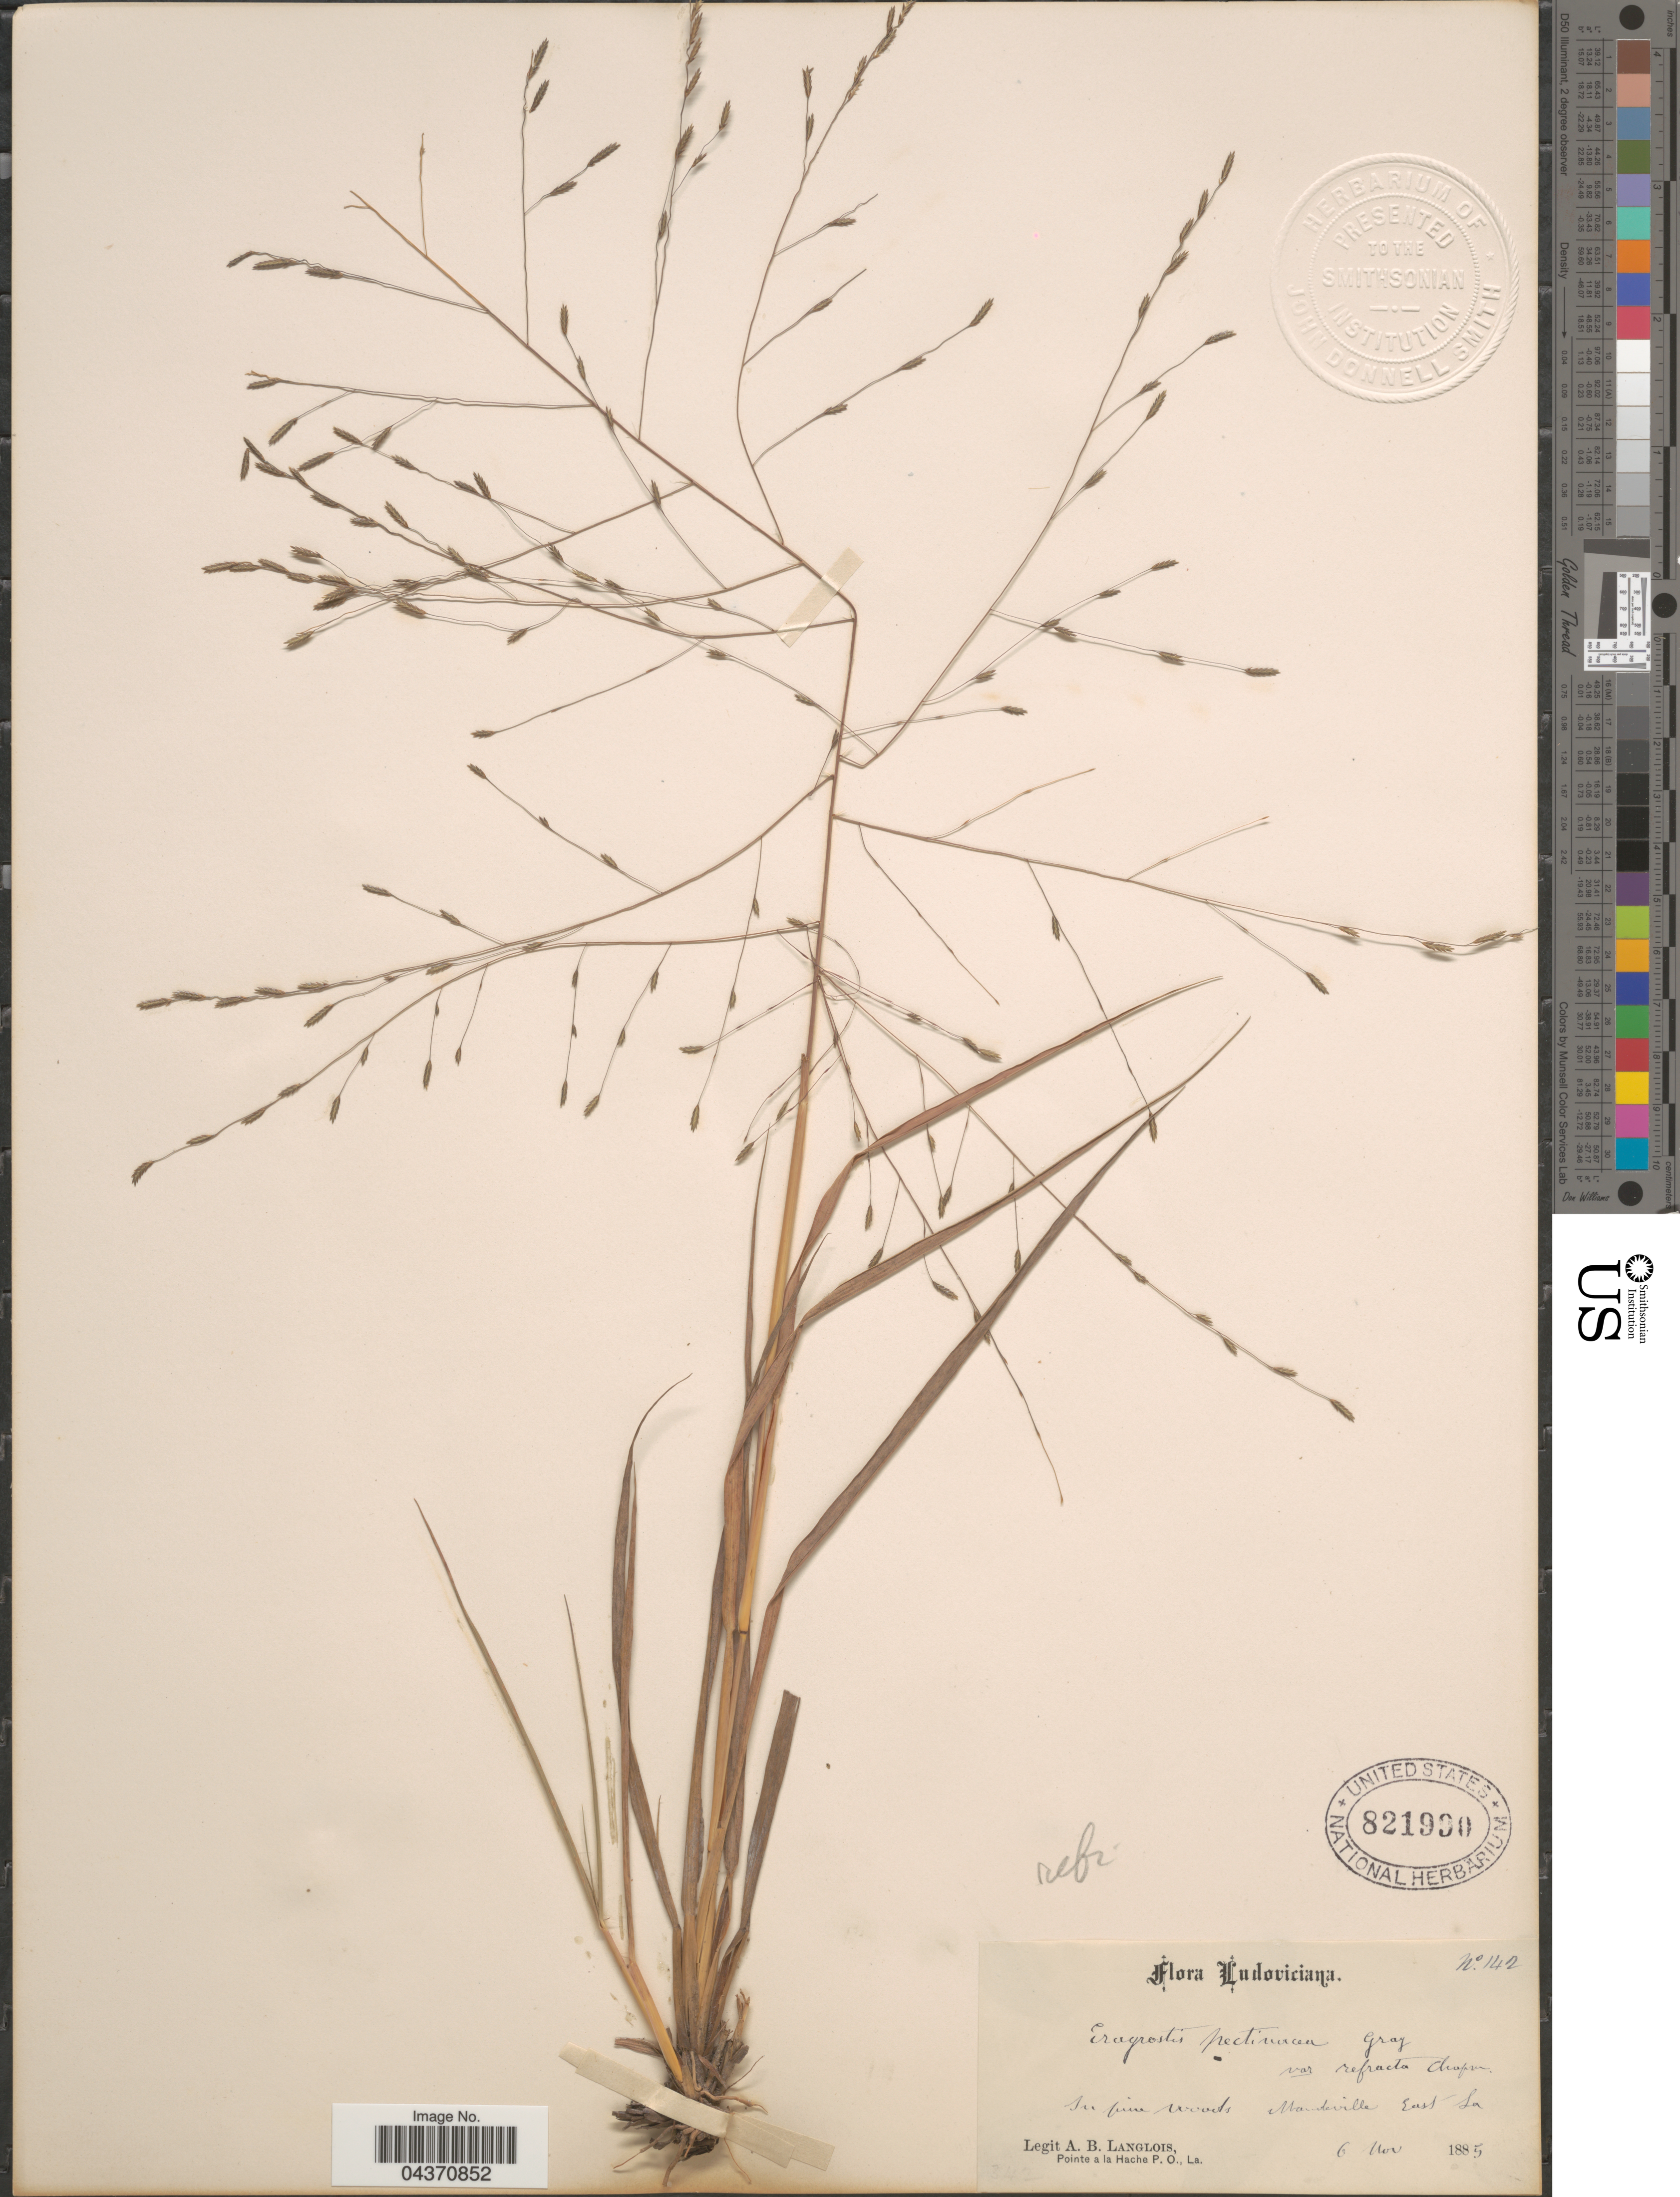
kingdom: Plantae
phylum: Tracheophyta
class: Liliopsida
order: Poales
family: Poaceae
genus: Eragrostis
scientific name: Eragrostis refracta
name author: (Muhl.) Scribn.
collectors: A. Langlois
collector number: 142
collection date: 1885-11-06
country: United States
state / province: Louisiana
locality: Ludoviciana. Mandeville. East La.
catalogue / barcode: US 821990